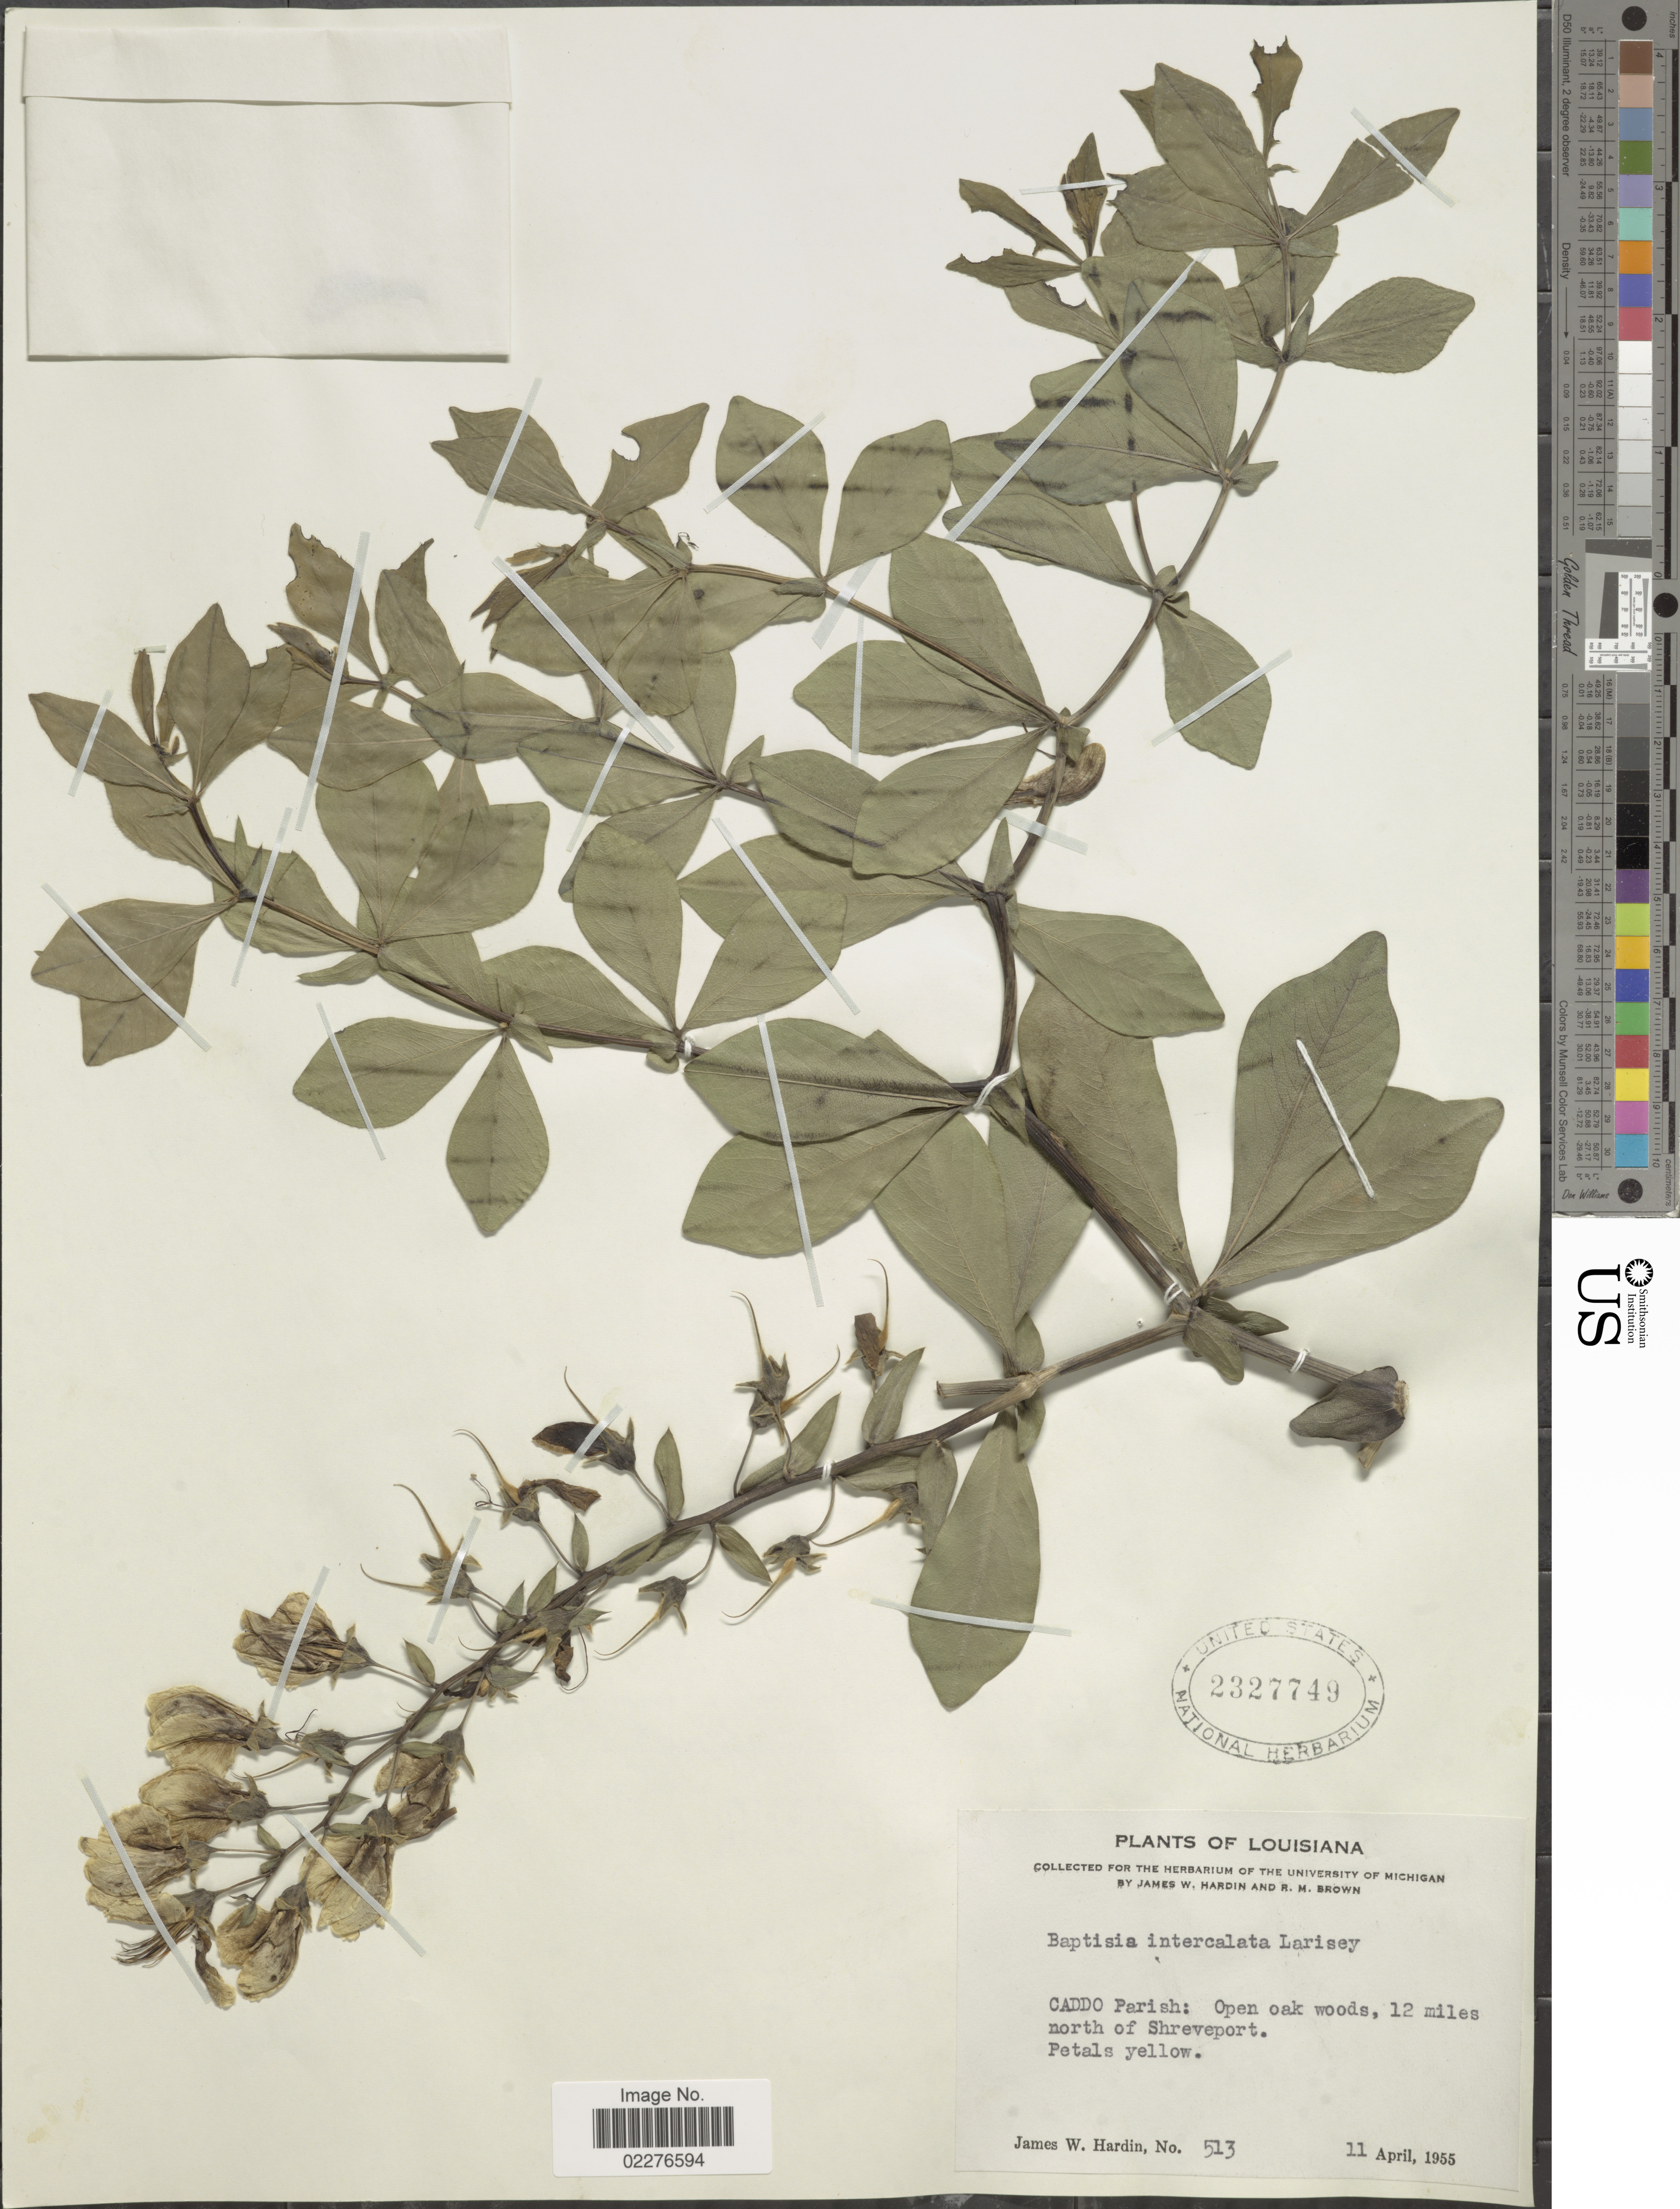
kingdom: Plantae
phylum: Tracheophyta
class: Magnoliopsida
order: Fabales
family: Fabaceae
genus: Baptisia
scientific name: Baptisia intercalata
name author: Larisey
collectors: J. W. Hardin & R. M. Brown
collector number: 513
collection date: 1955-04-11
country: United States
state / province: Louisiana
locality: Caddo Parish: Open oak woods, 12 miles north of Shreveport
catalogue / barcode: US 2327749